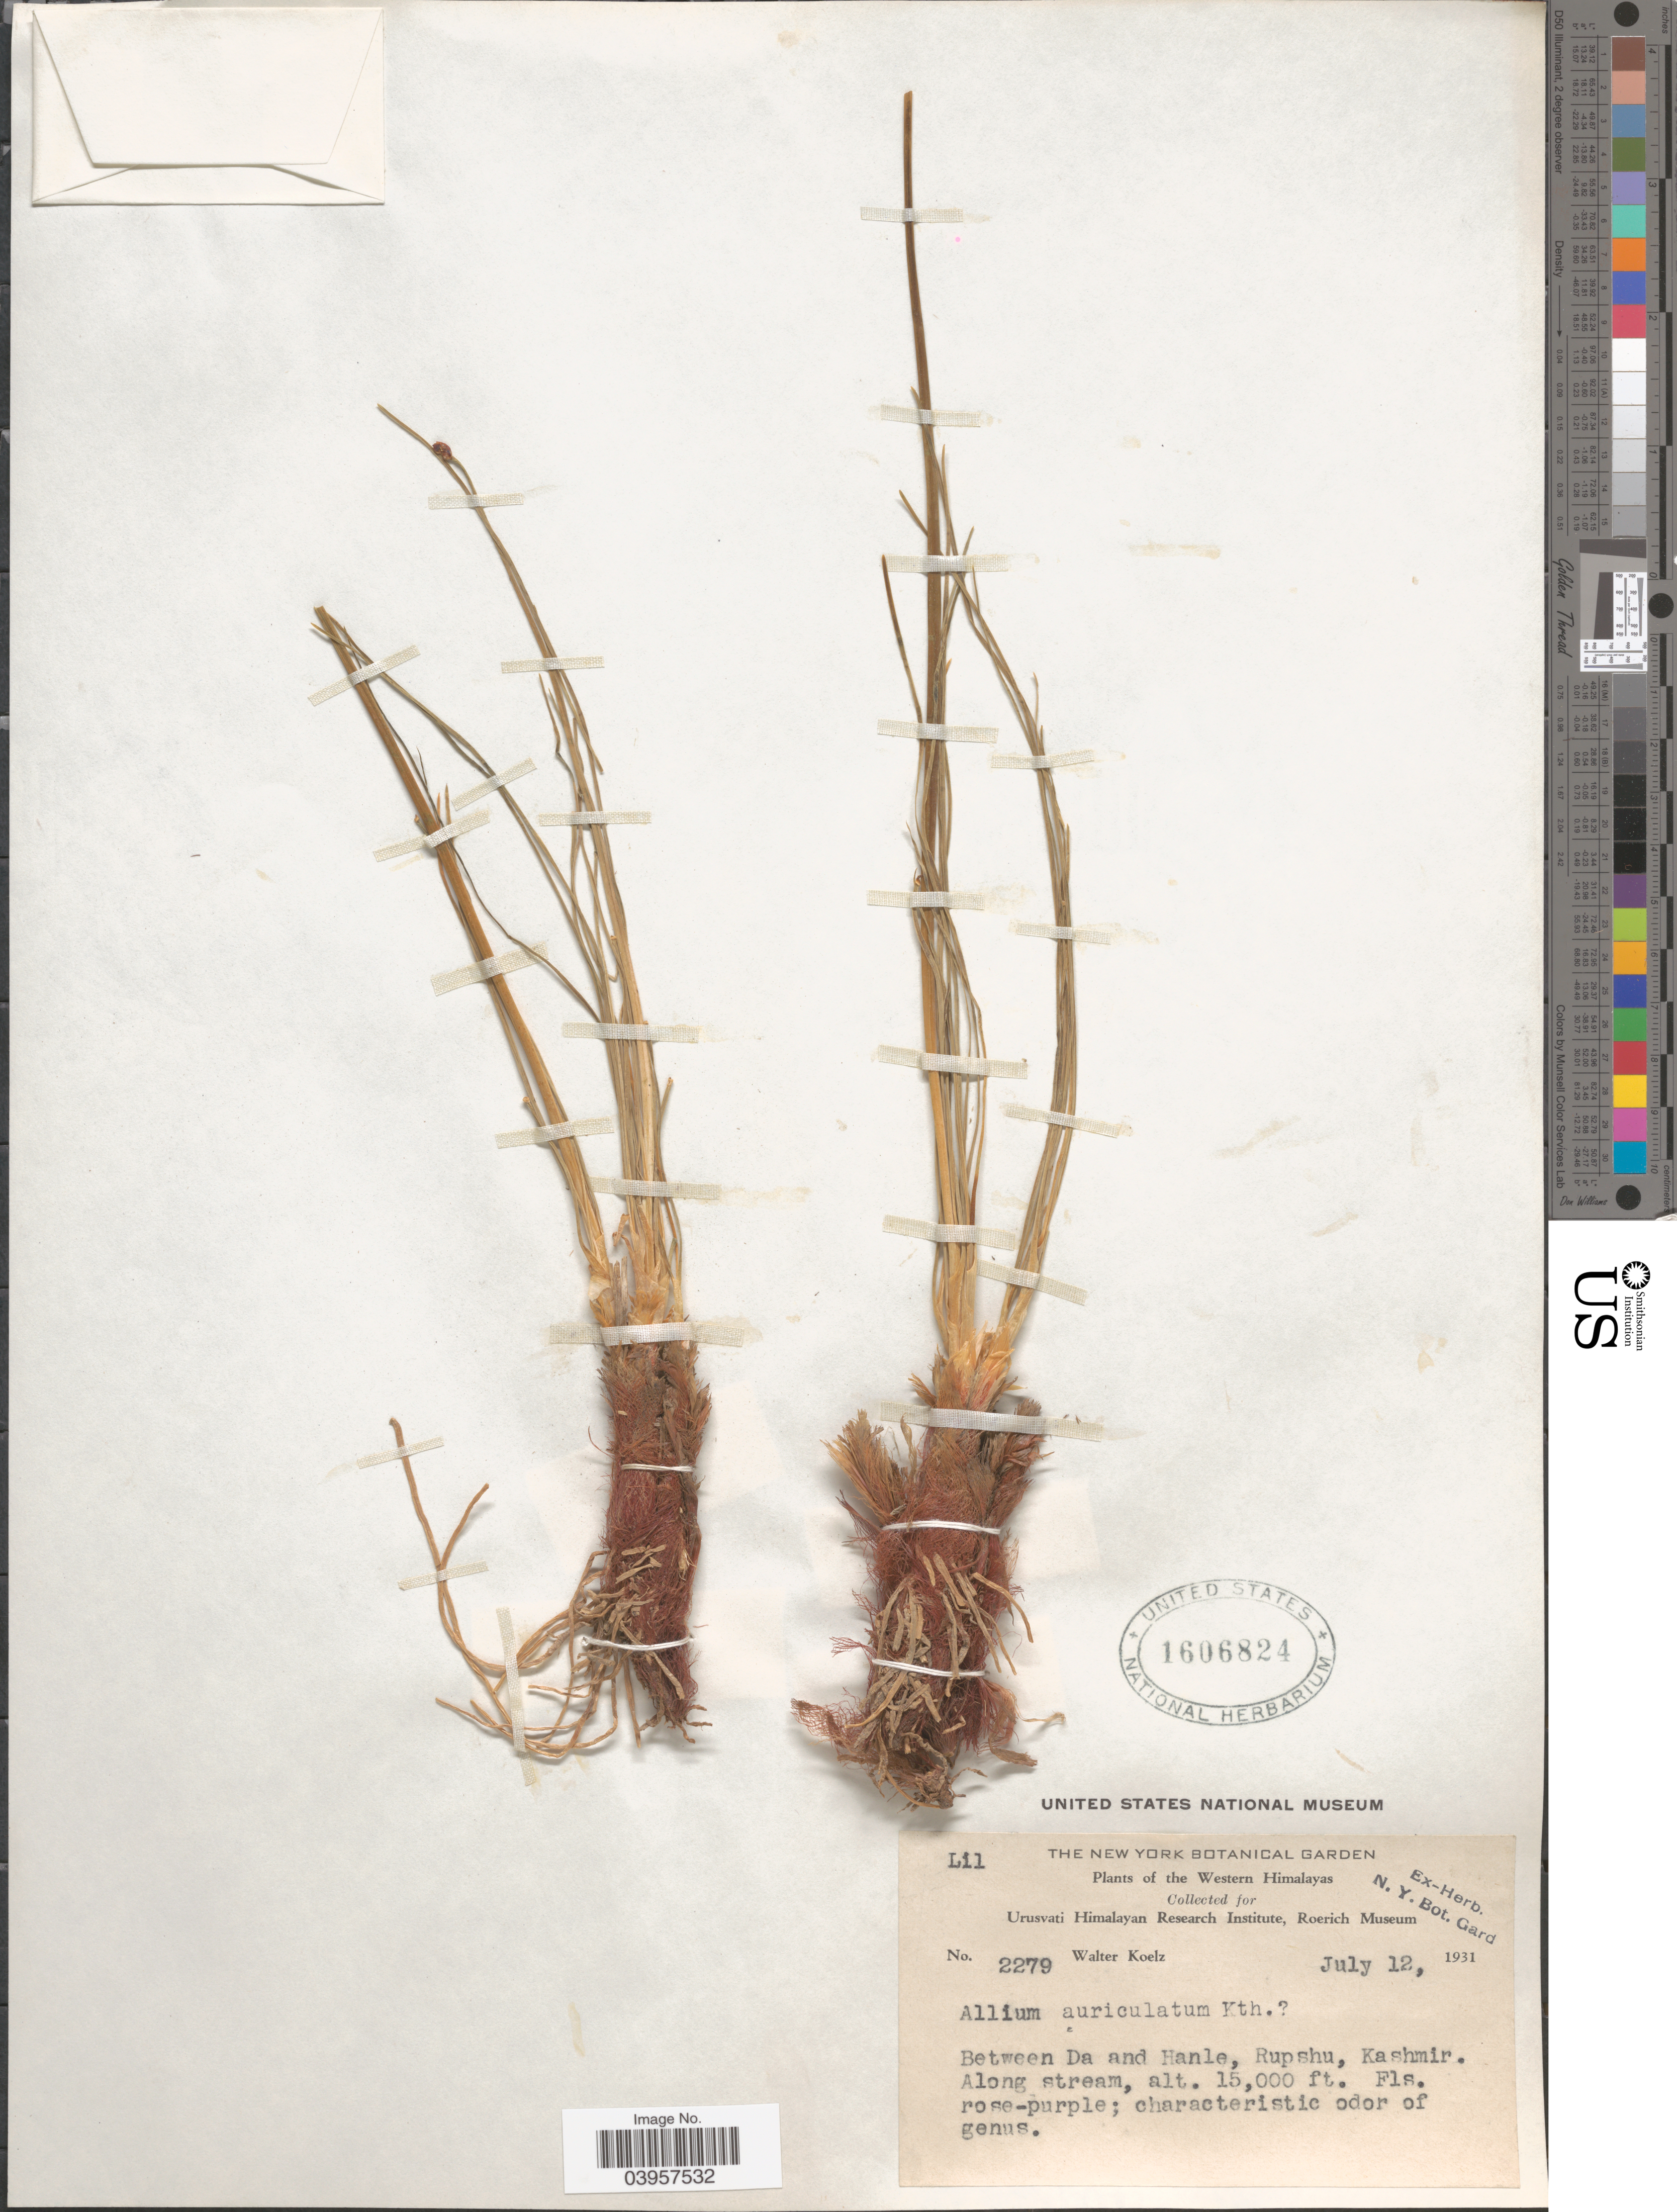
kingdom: Plantae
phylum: Tracheophyta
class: Liliopsida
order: Asparagales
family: Amaryllidaceae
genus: Allium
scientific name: Allium auriculatum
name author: Kunth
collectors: W. N. Koelz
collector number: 2279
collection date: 1931-07-12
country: India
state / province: Jammu and Kashmir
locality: The Western Himalayas. Between Da and Hanle, Rupshu, Kashmir.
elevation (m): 4572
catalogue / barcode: US 1606824